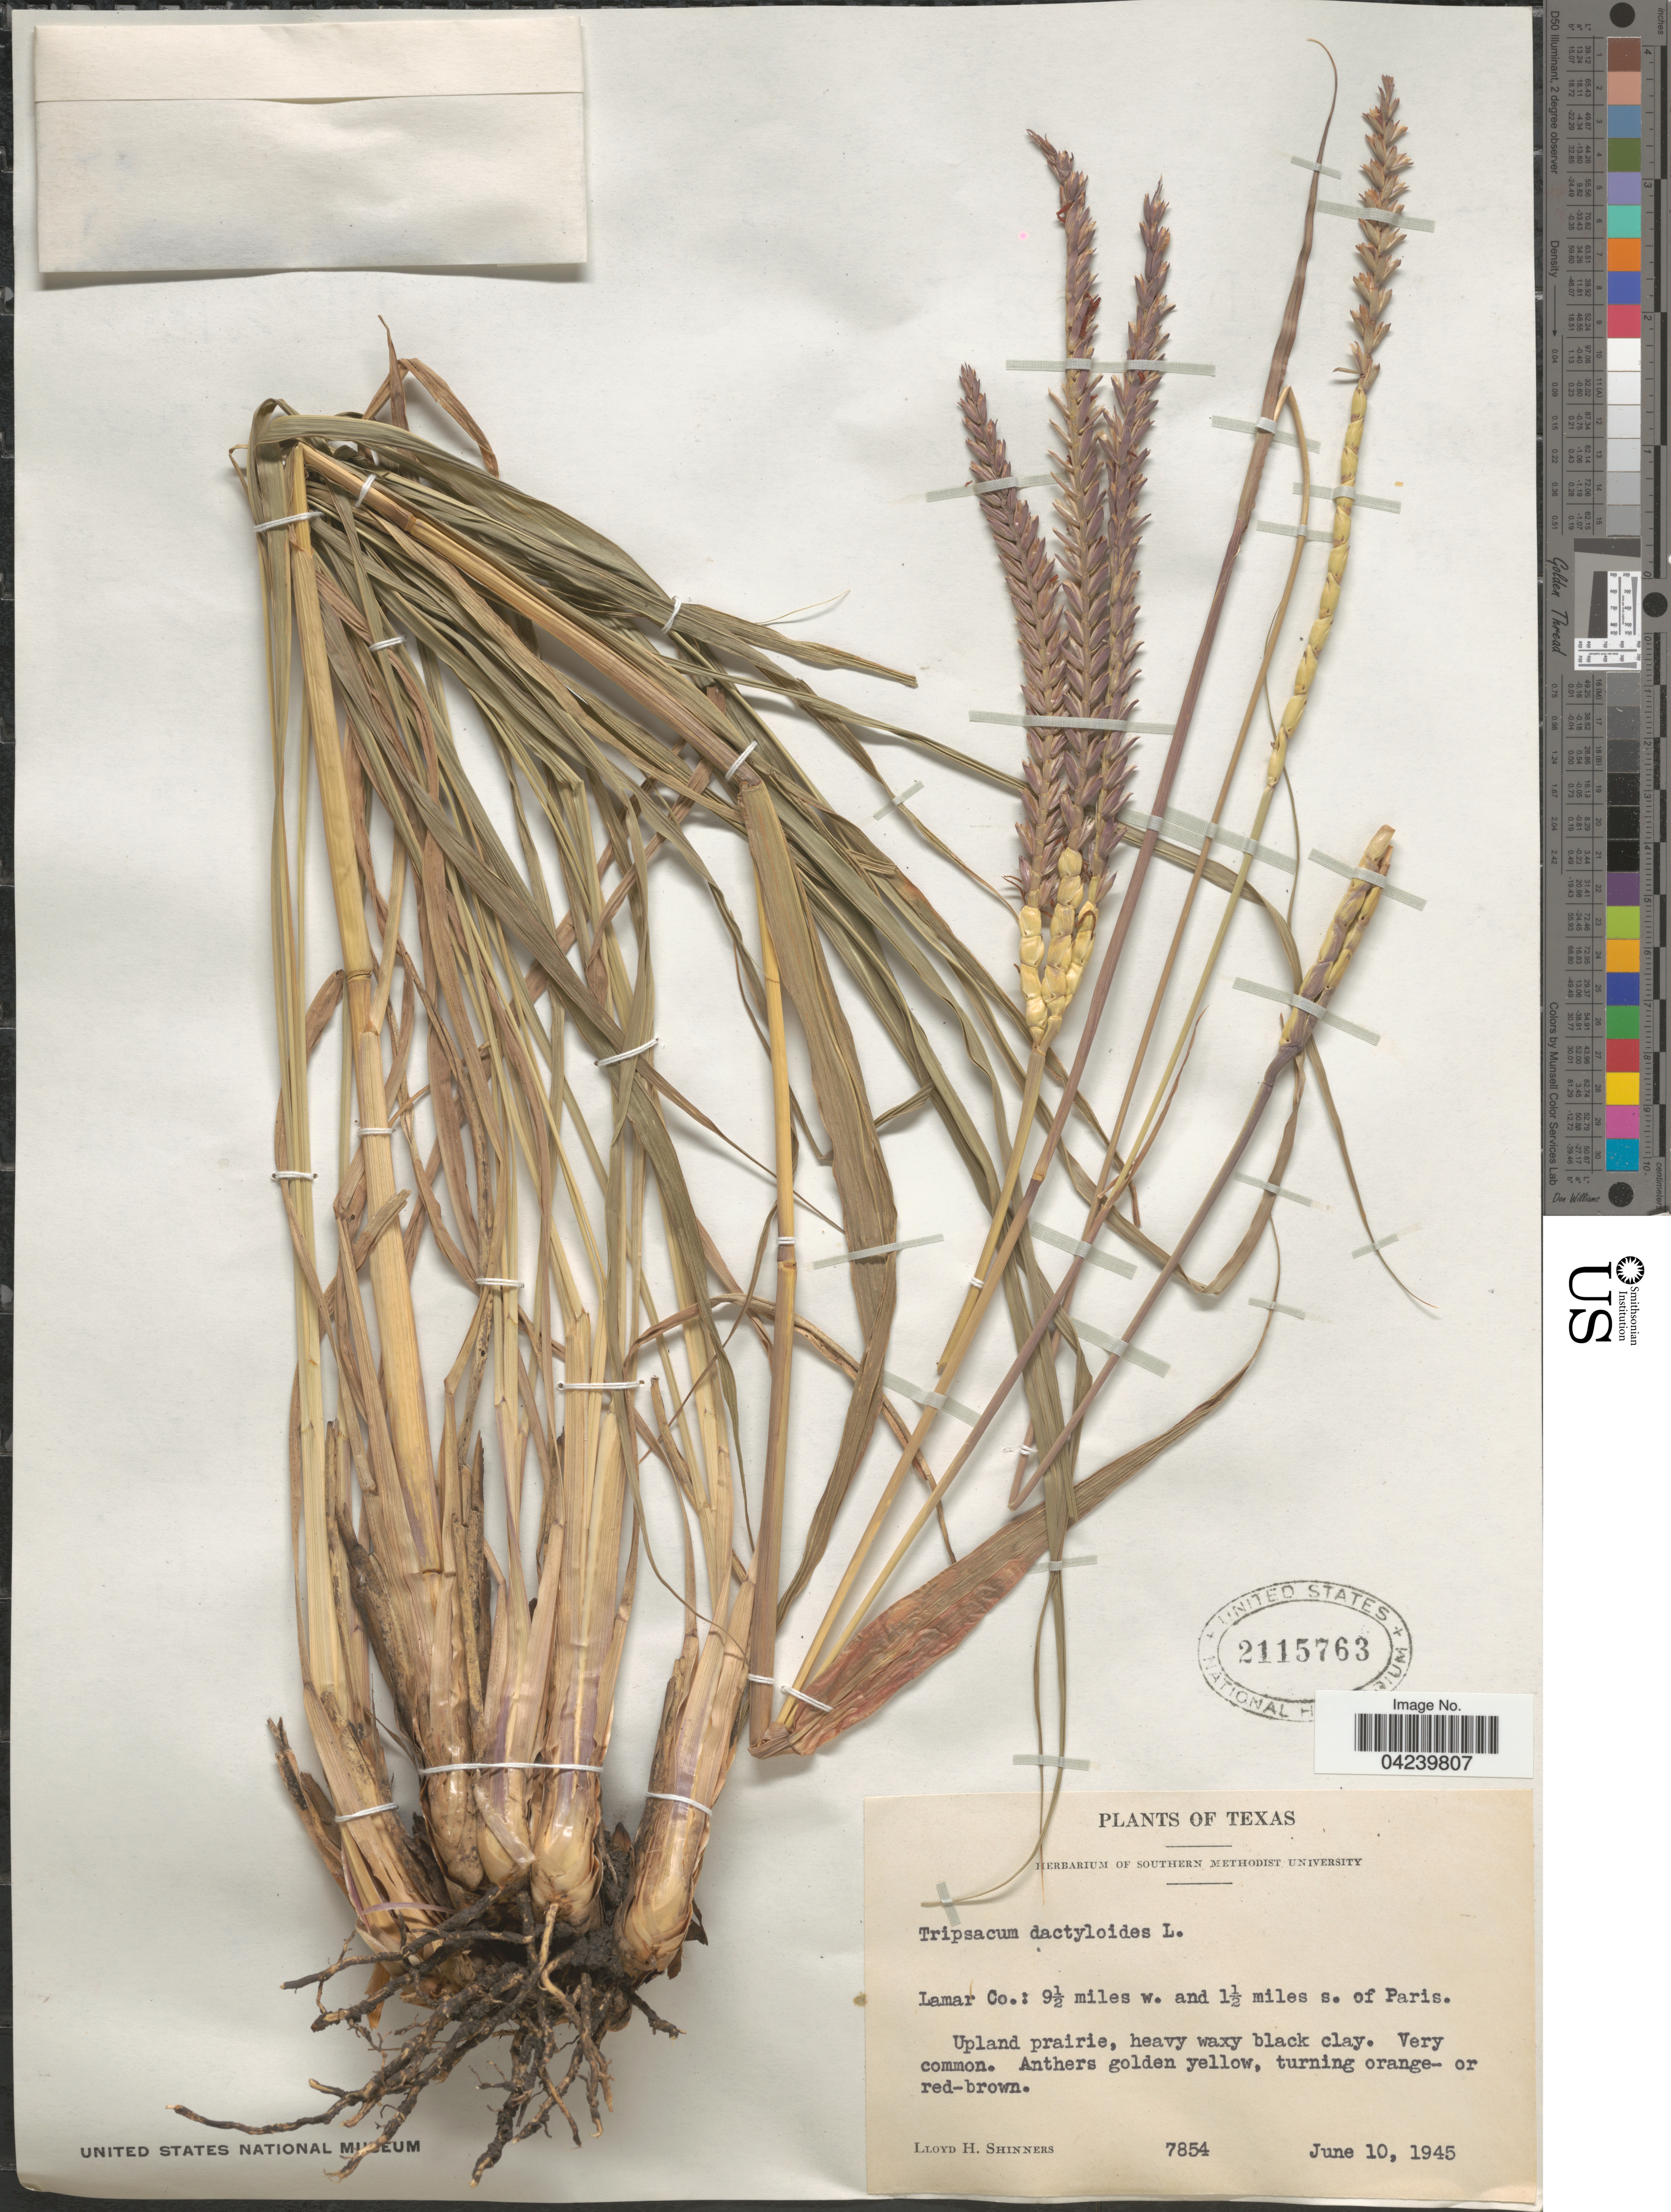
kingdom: Plantae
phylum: Tracheophyta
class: Liliopsida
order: Poales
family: Poaceae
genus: Tripsacum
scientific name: Tripsacum dactyloides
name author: (L.) L.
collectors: L. H. Shinners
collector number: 7854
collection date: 1945-06-10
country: United States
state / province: Texas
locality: Lamar Co.: 9 1/2 miles w. and 1 1/2 miles s. of Paris.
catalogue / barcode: US 2115763